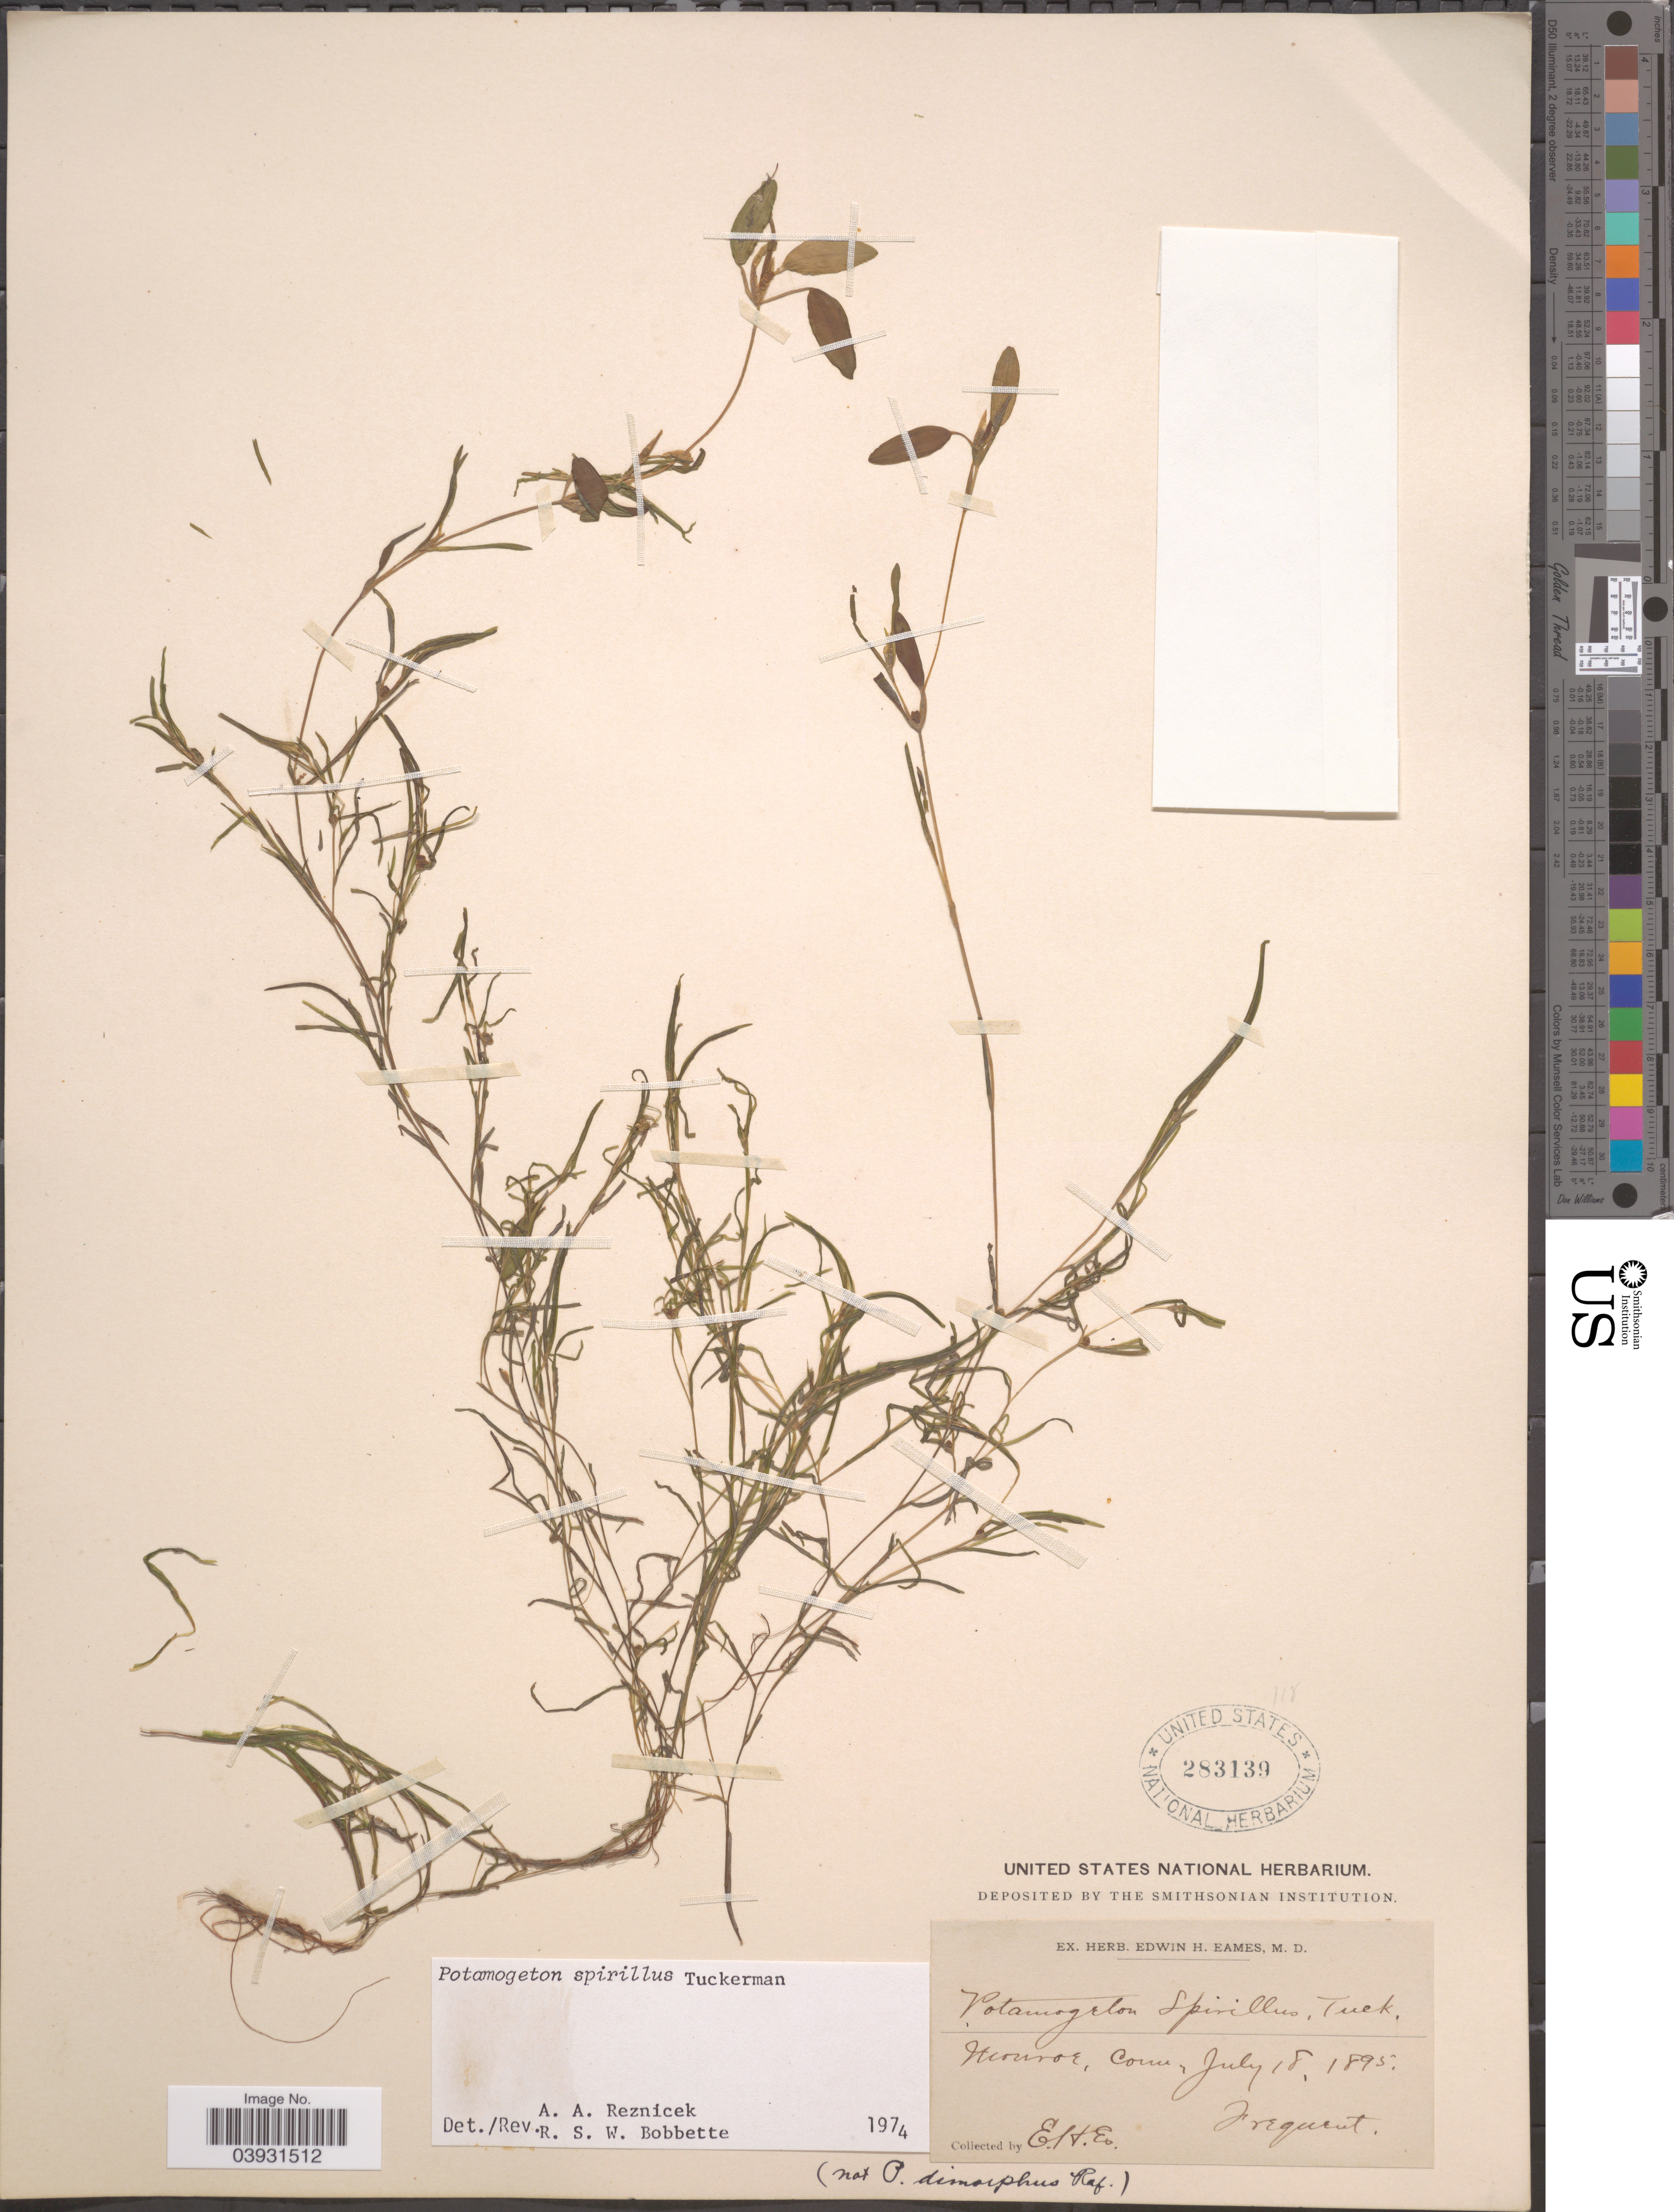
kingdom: Plantae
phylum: Tracheophyta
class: Liliopsida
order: Alismatales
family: Potamogetonaceae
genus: Potamogeton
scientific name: Potamogeton spirillus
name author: Tuck.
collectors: E. H. Eames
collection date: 1895-07-18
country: United States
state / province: Connecticut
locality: Monroe.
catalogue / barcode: US 283139